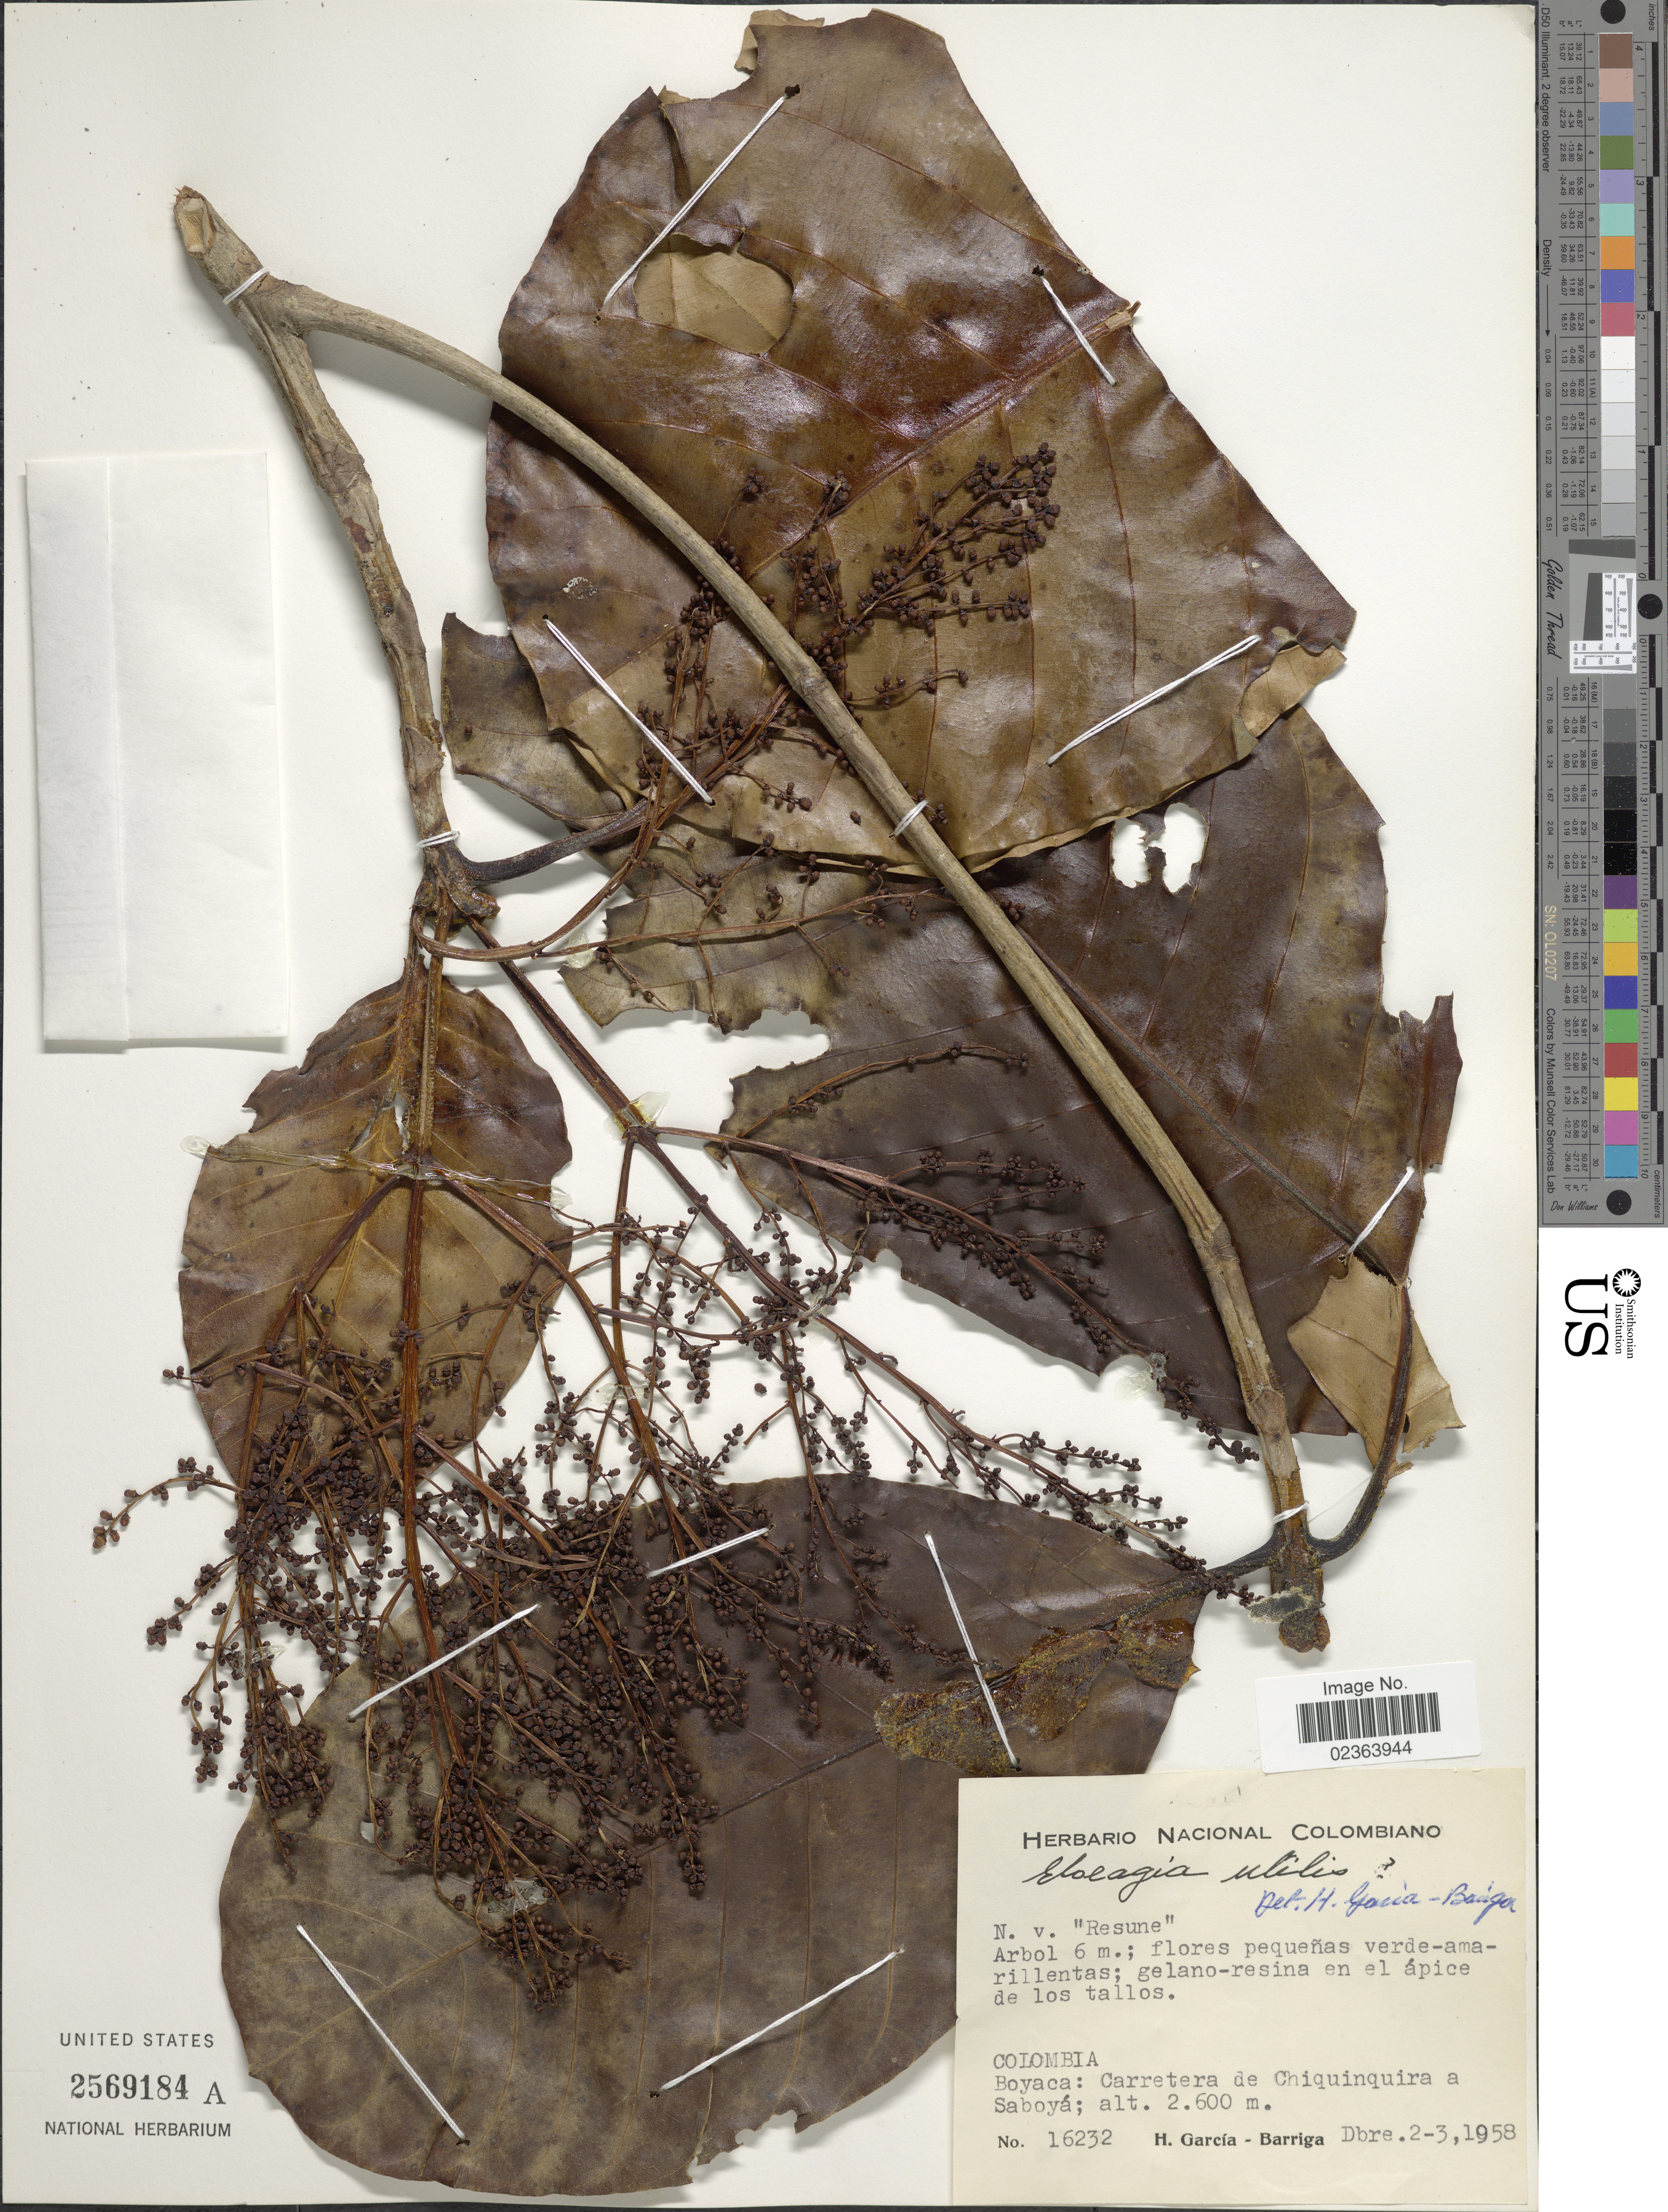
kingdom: Plantae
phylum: Tracheophyta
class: Magnoliopsida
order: Gentianales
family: Rubiaceae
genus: Elaeagia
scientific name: Elaeagia utilis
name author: (Goudot) Wedd.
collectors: H. García Barriga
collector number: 16232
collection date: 1958-12-02/1958-12-03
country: Colombia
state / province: Boyacá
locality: Colombia, Boyaca: Carretera de Chiquinquira a Saboya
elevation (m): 2600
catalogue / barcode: US 2569184A